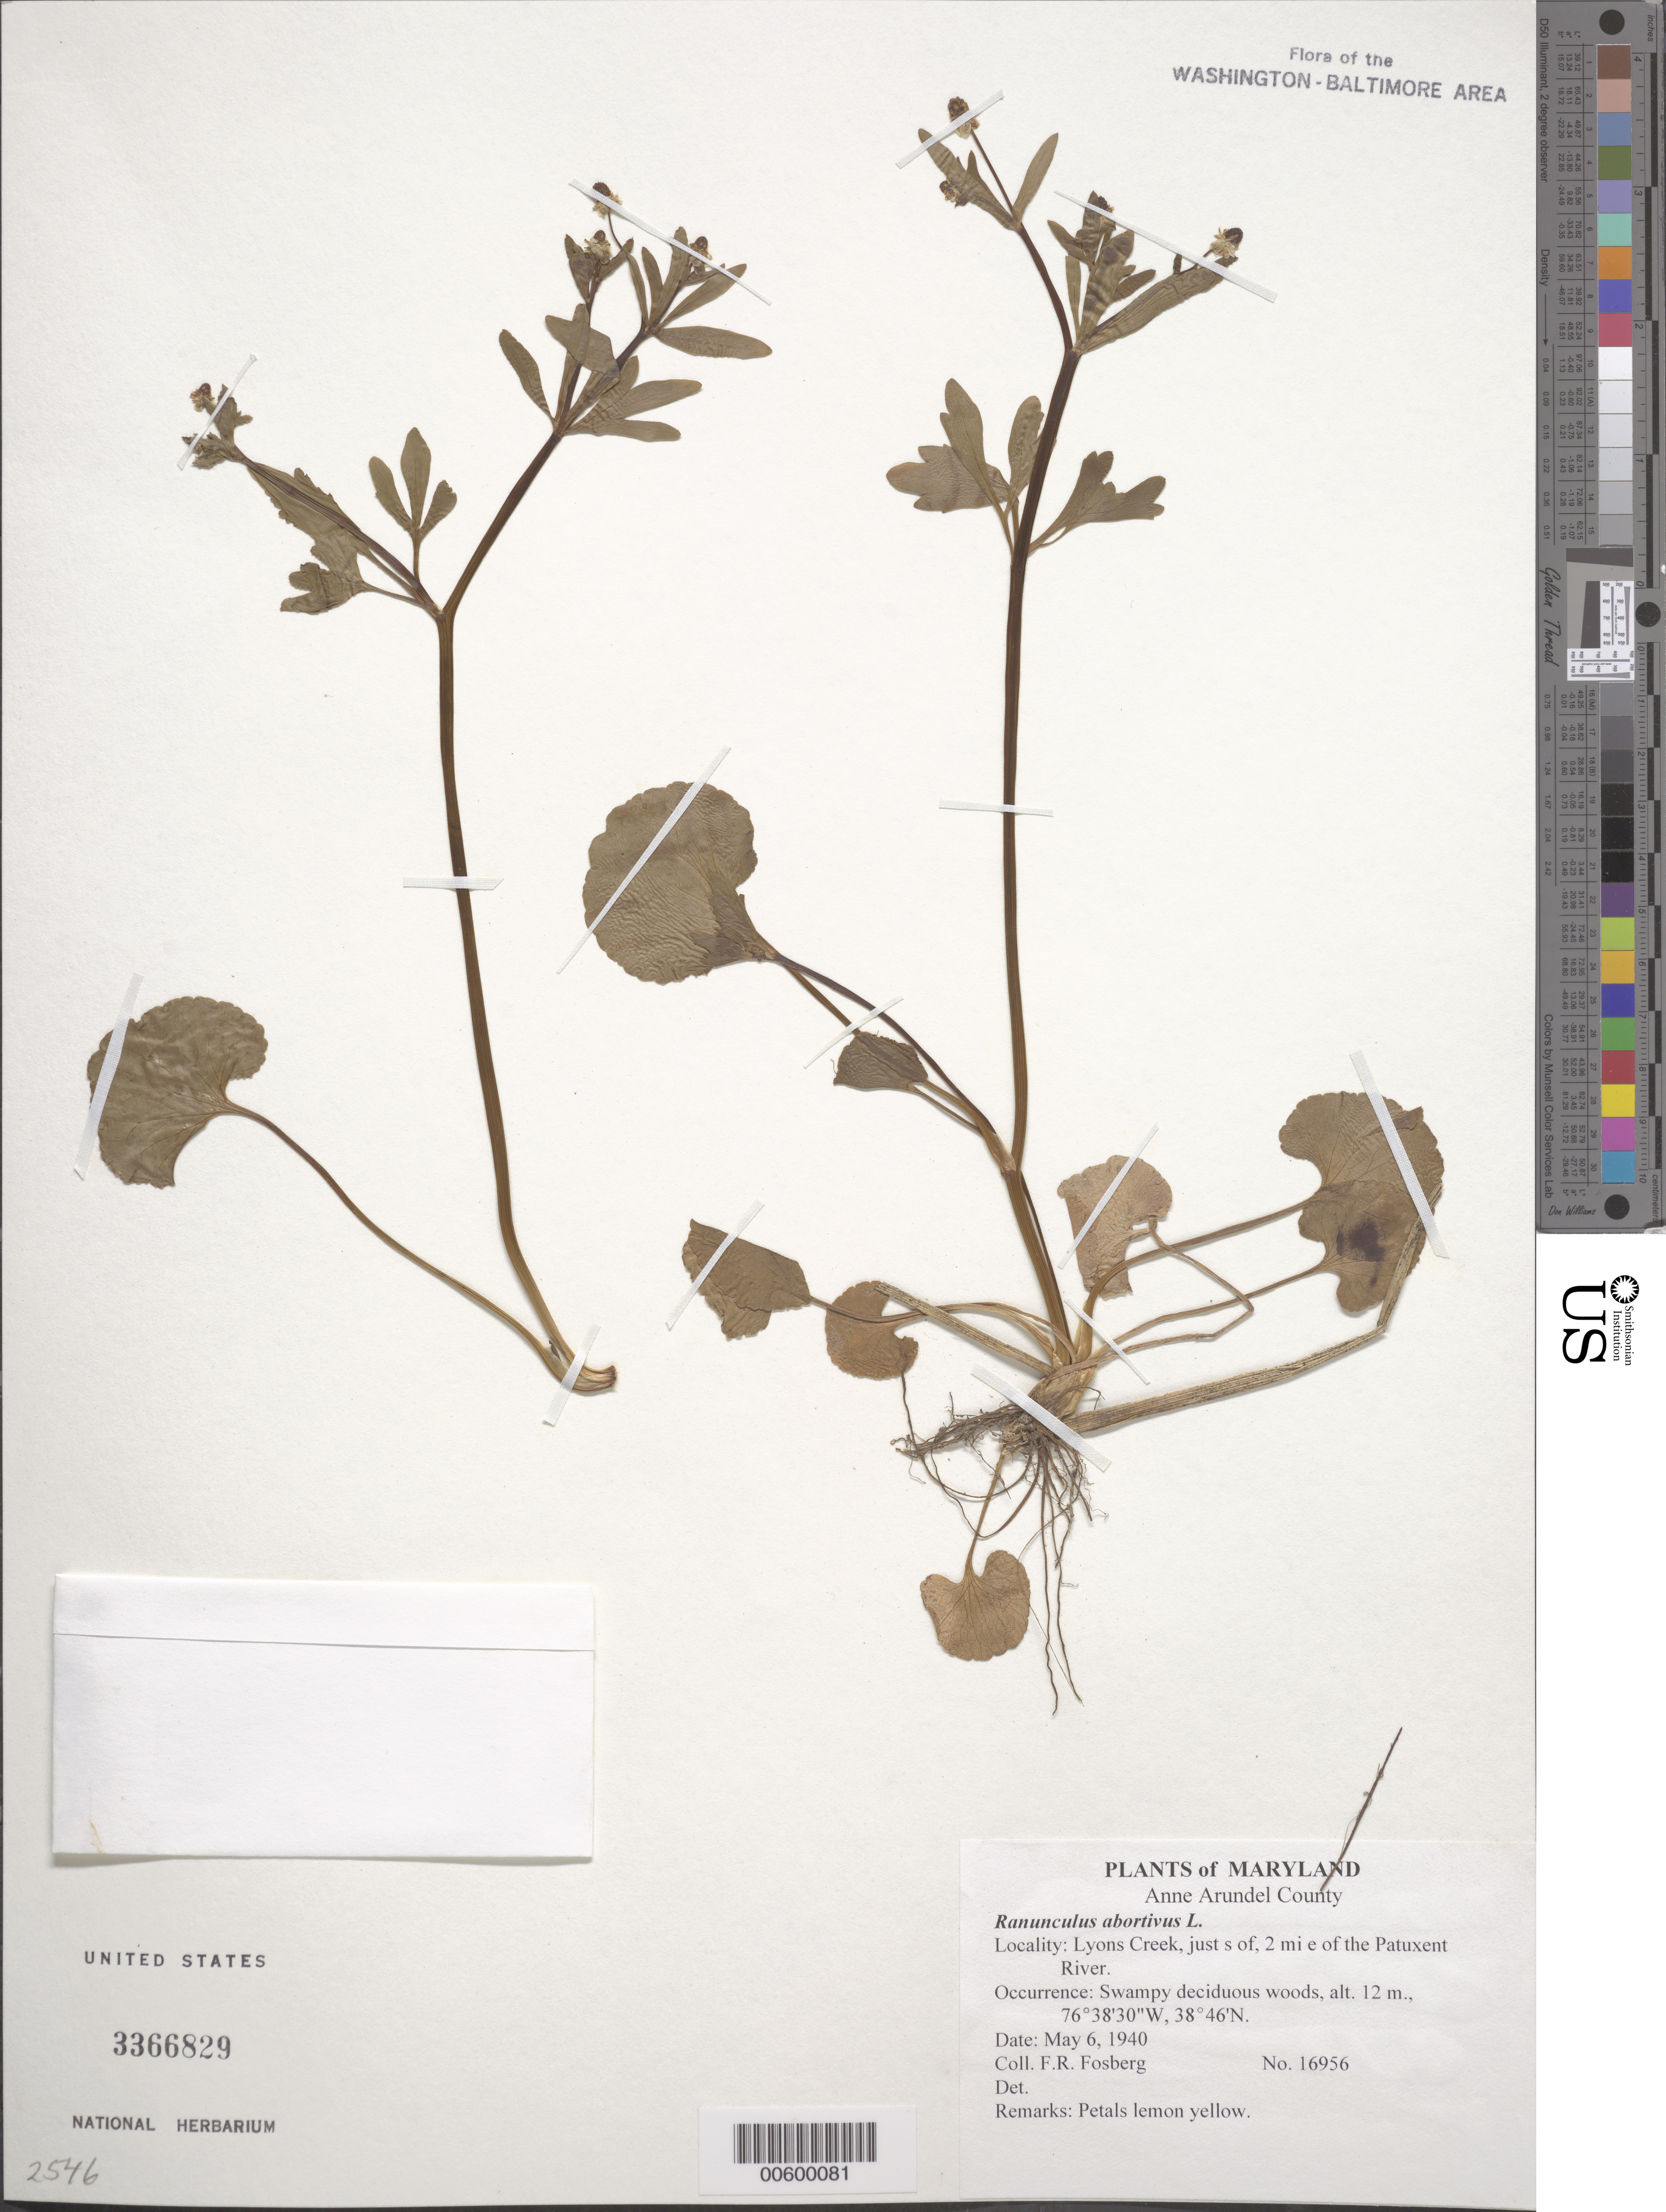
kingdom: Plantae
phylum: Tracheophyta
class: Magnoliopsida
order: Ranunculales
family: Ranunculaceae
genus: Ranunculus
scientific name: Ranunculus abortivus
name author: L.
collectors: F. R. Fosberg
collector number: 16956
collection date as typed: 06 May 1940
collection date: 1940-05-06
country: United States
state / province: Maryland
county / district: Anne Arundel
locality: Lyons Creek, just S of, 2 mi E of the Patuxent River.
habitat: Swampy deciduous woods, alt. 12 m., 76°38'30"W, 38°46'N.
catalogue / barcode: US 3366829